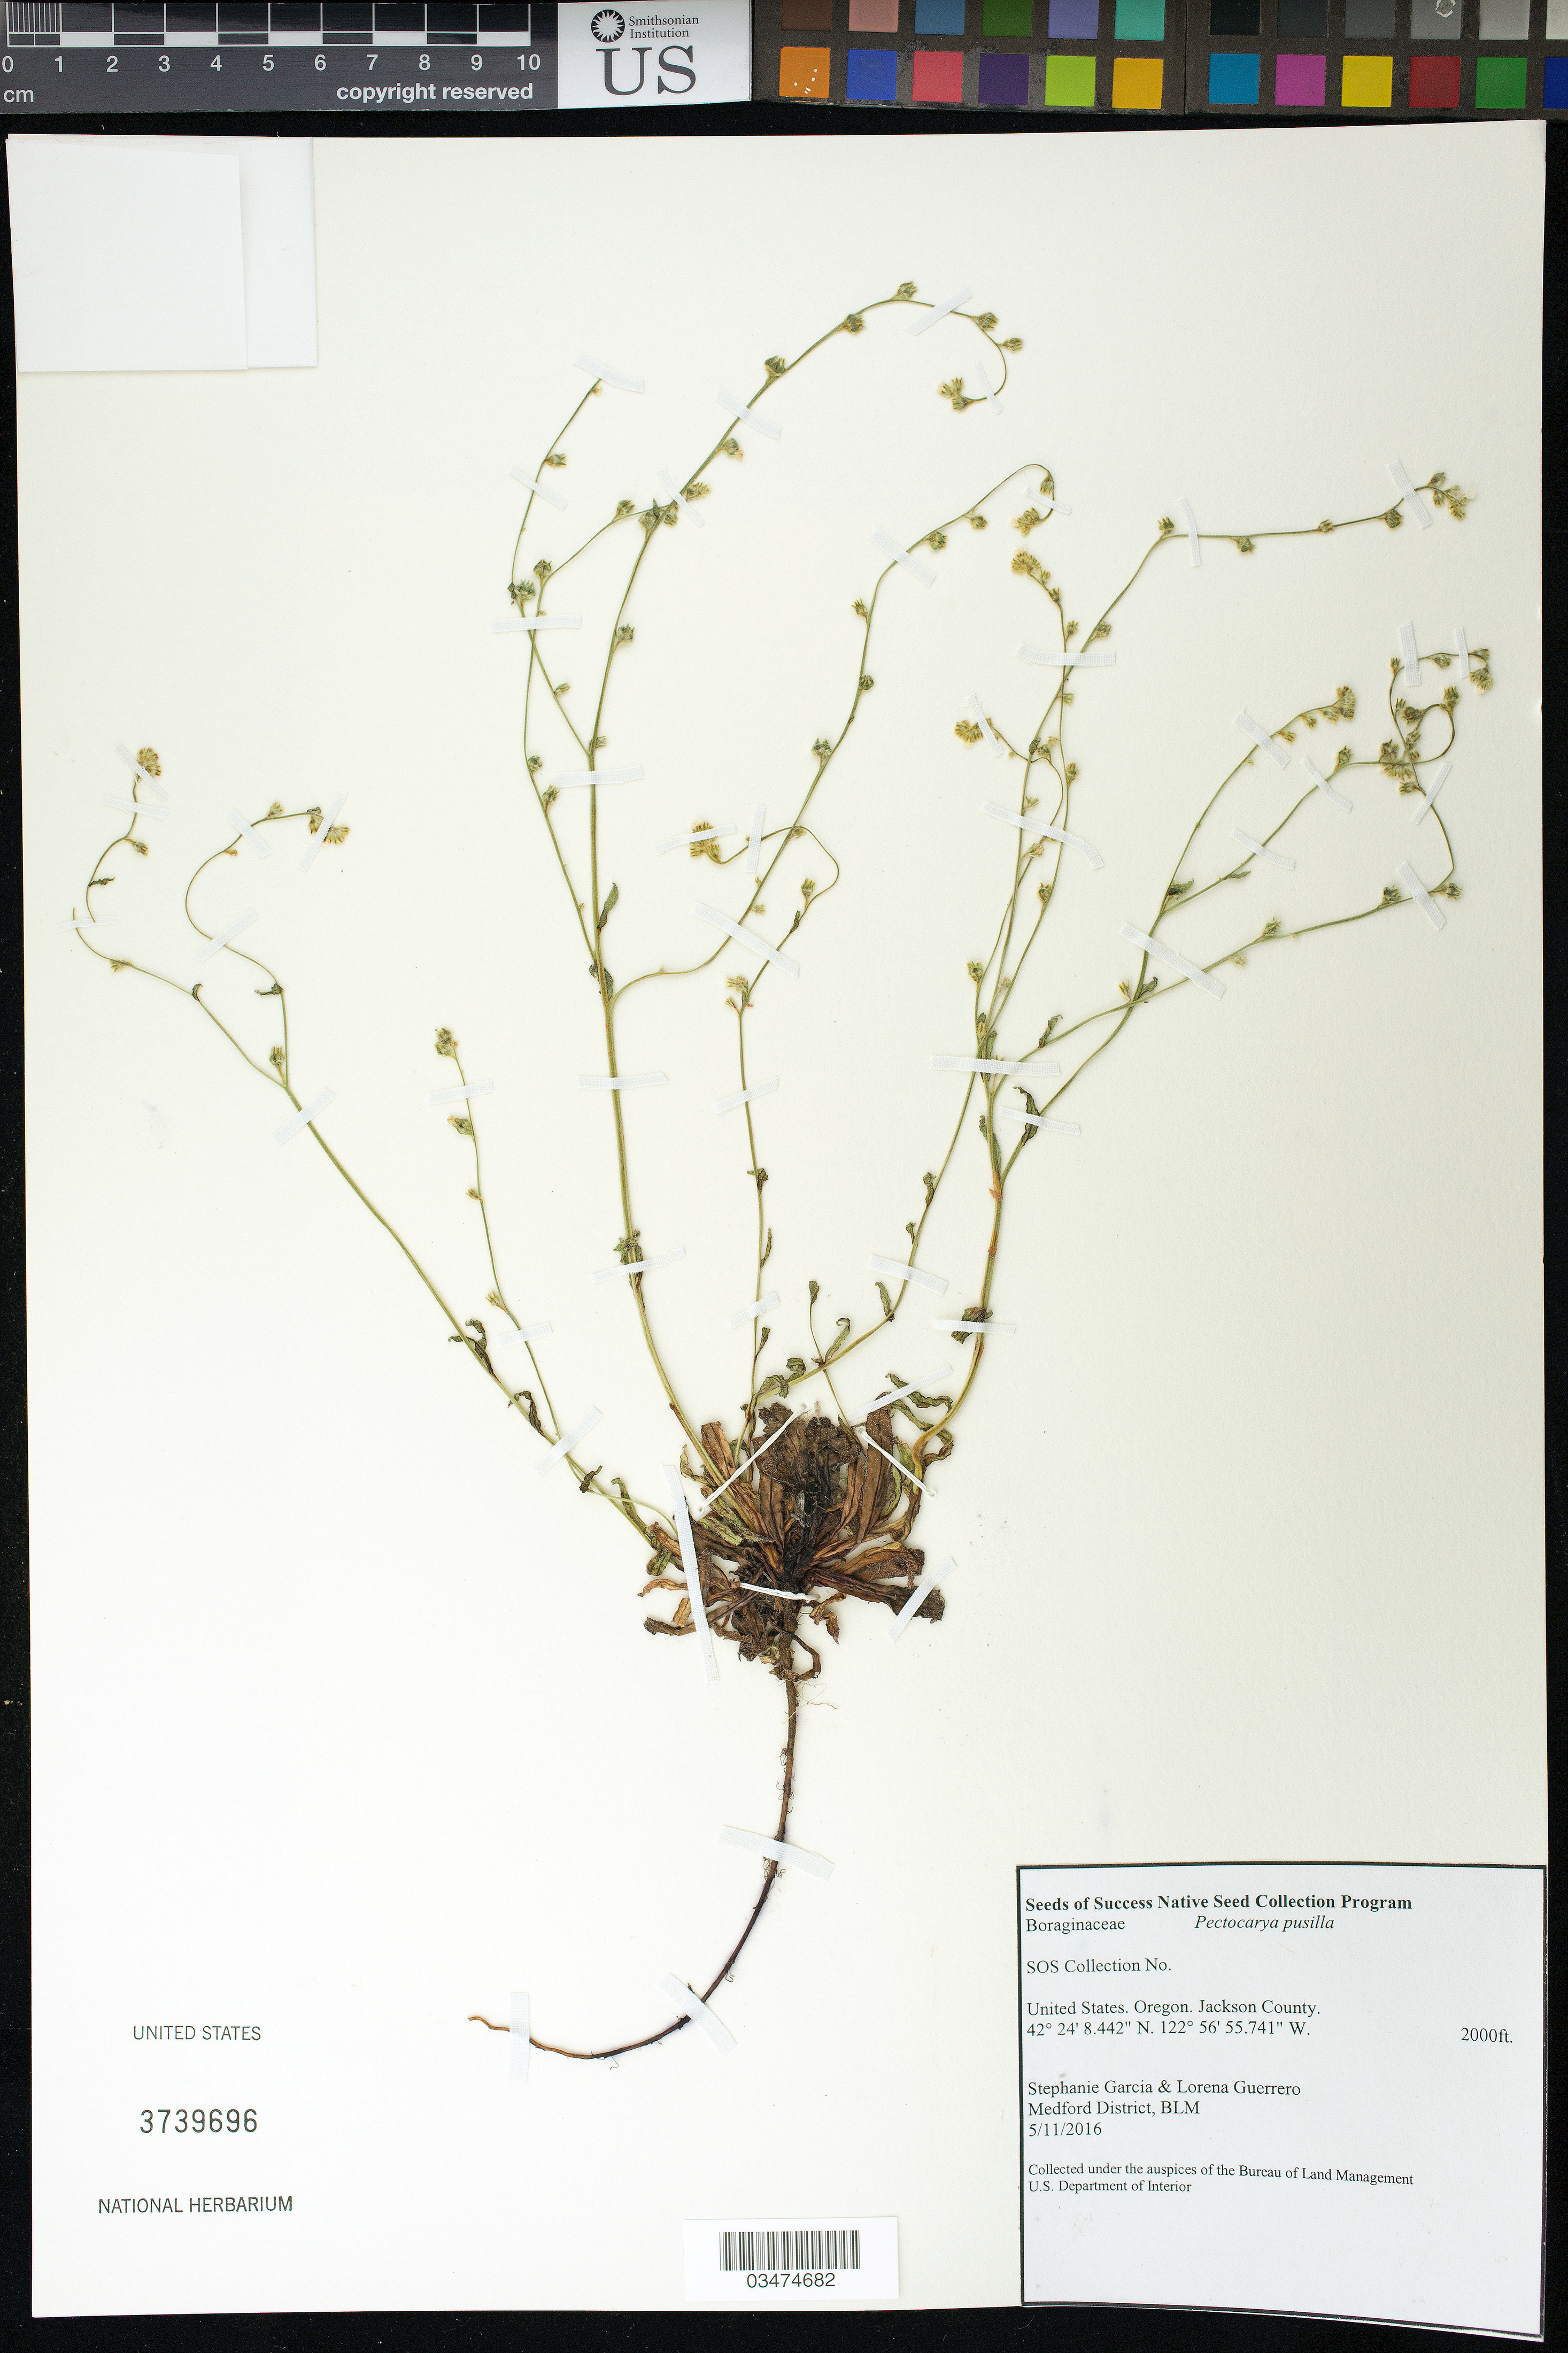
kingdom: Plantae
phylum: Tracheophyta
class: Magnoliopsida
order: Boraginales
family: Boraginaceae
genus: Pectocarya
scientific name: Pectocarya pusilla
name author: (A. DC.) A. Gray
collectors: S. Garcia & Guerrero, L.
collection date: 2016-05-11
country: United States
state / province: Oregon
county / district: Jackson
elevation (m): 610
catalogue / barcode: US 3739696